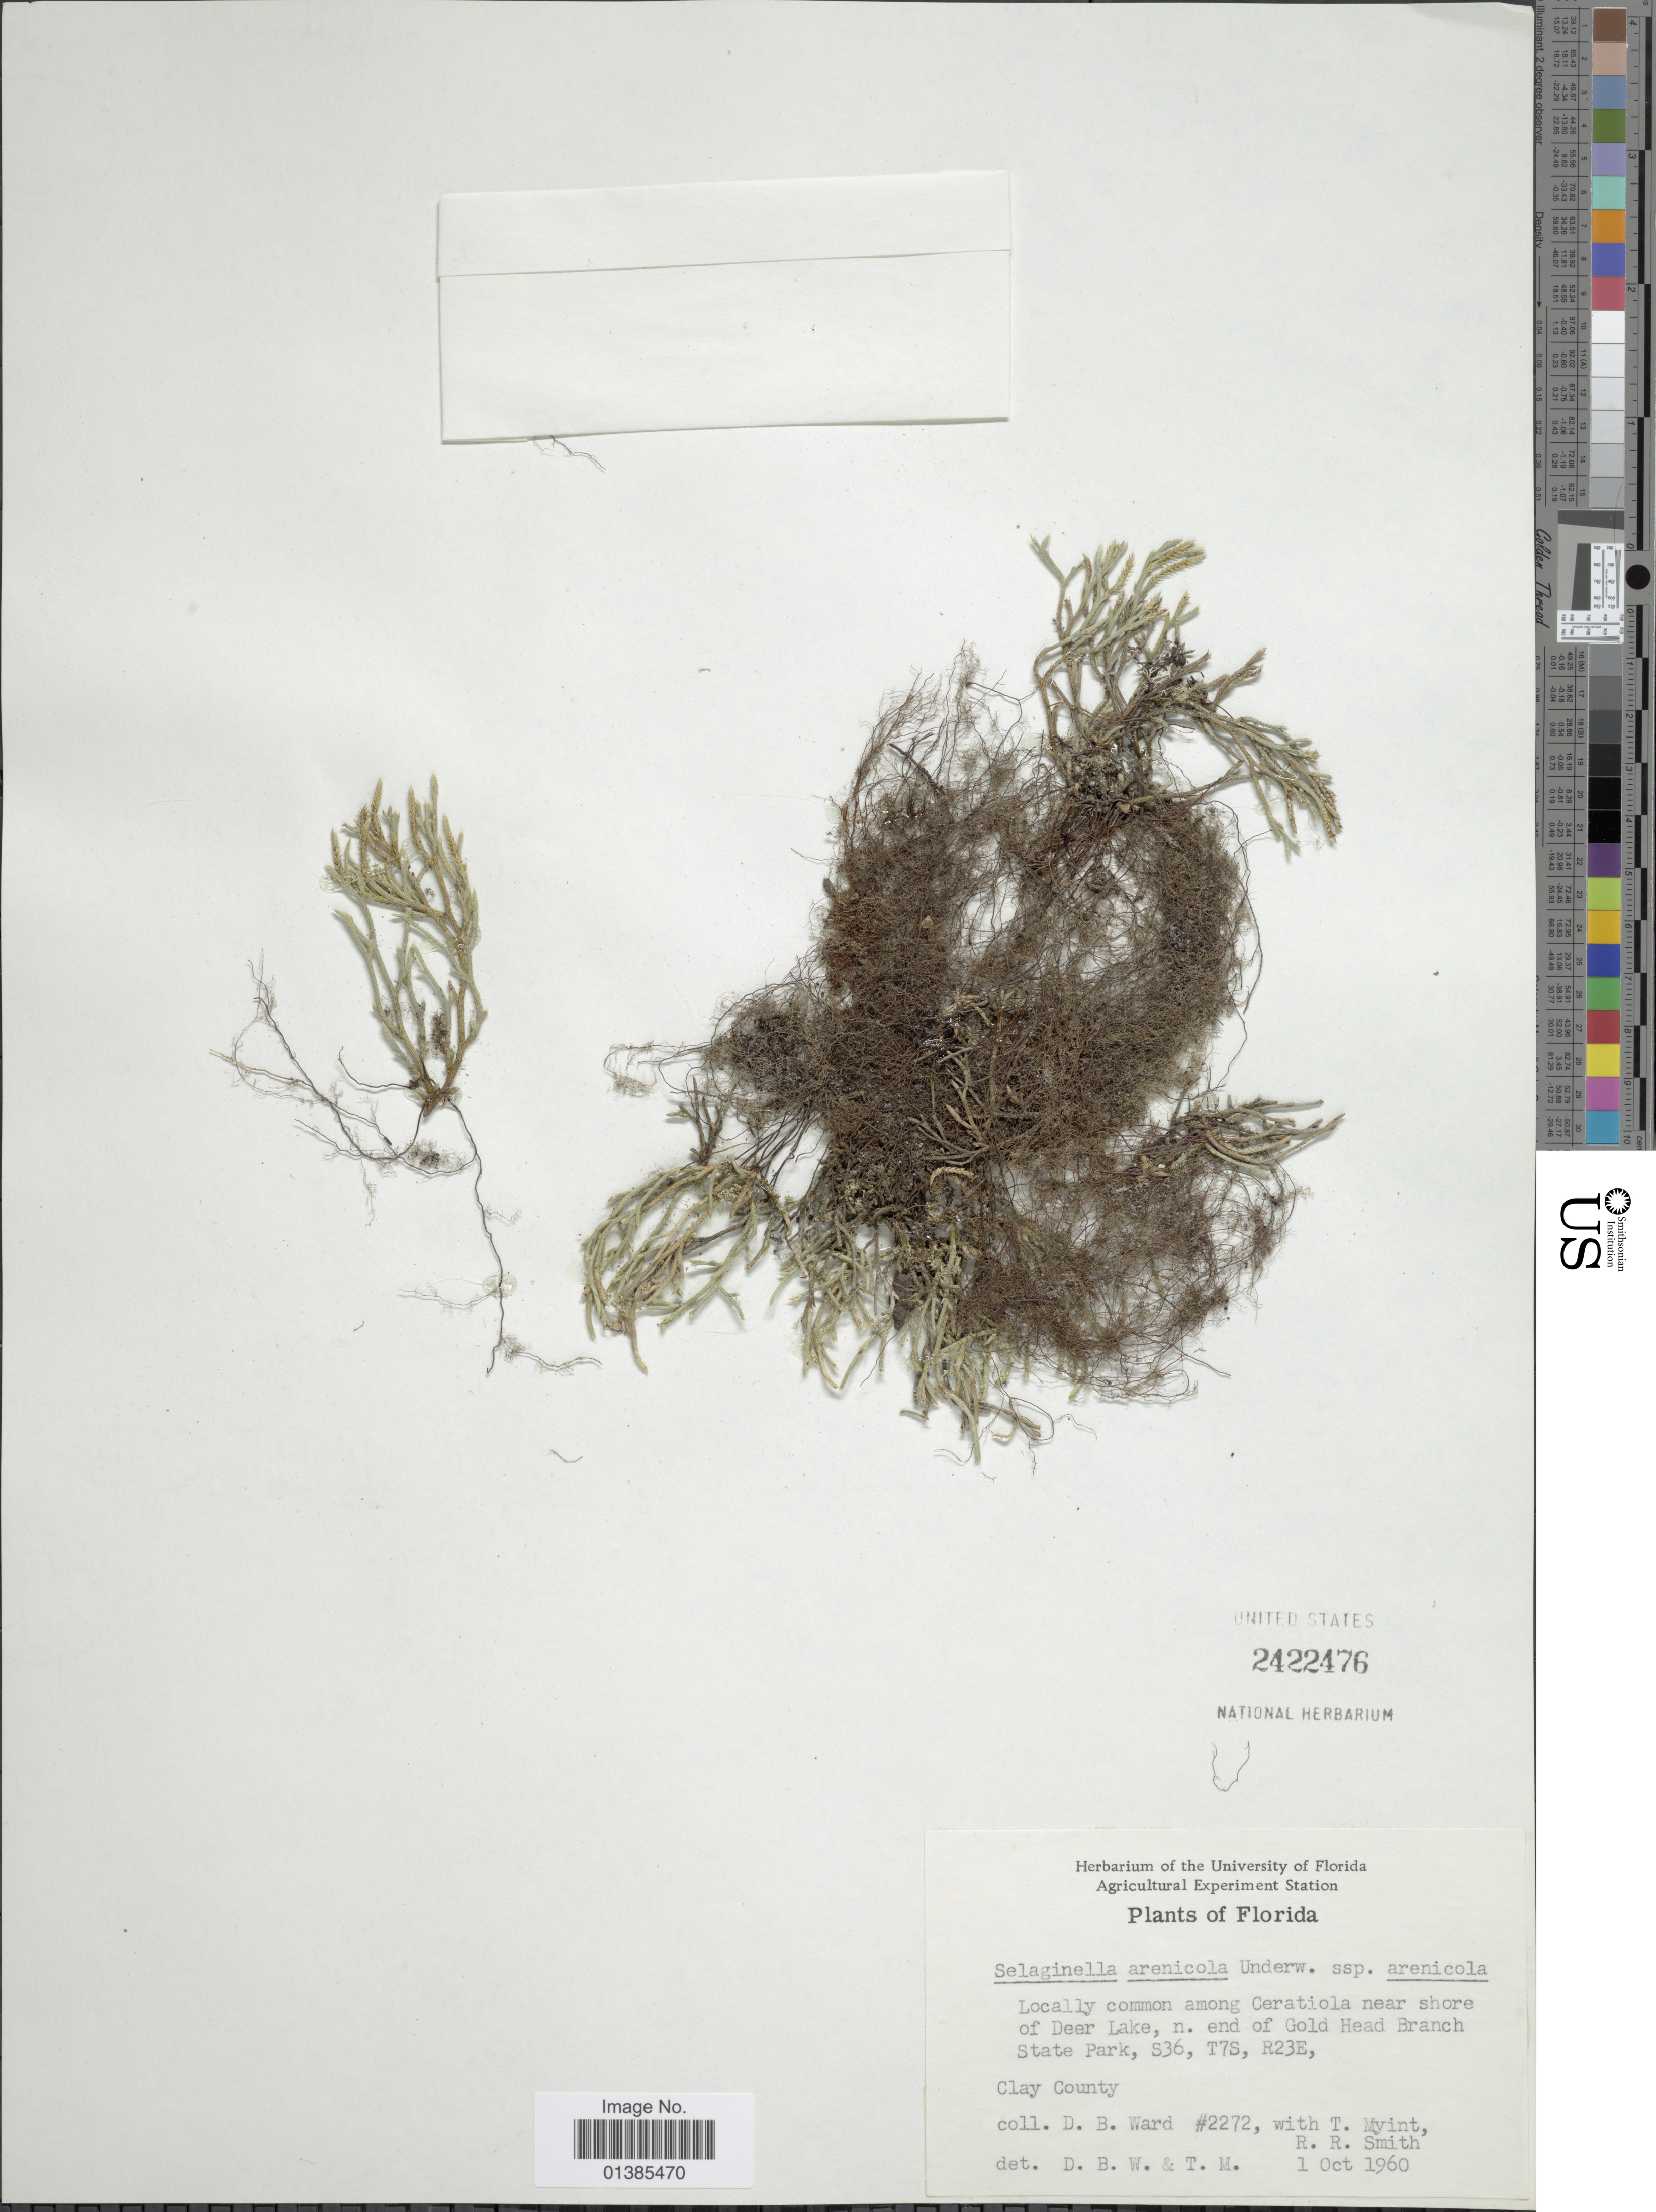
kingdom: Plantae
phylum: Tracheophyta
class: Lycopodiopsida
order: Selaginellales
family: Selaginellaceae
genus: Selaginella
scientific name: Selaginella arenicola subsp. arenicola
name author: Underw.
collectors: D. B. Ward, T. Myint & R. Smith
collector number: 2272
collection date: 1960-10-01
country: United States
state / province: Florida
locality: Locally common among Ceratiola near shore of Deer Lake, n. end of Gold Head Branch State Park, S36, T7S, R23E, Clay County.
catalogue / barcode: US 2422476